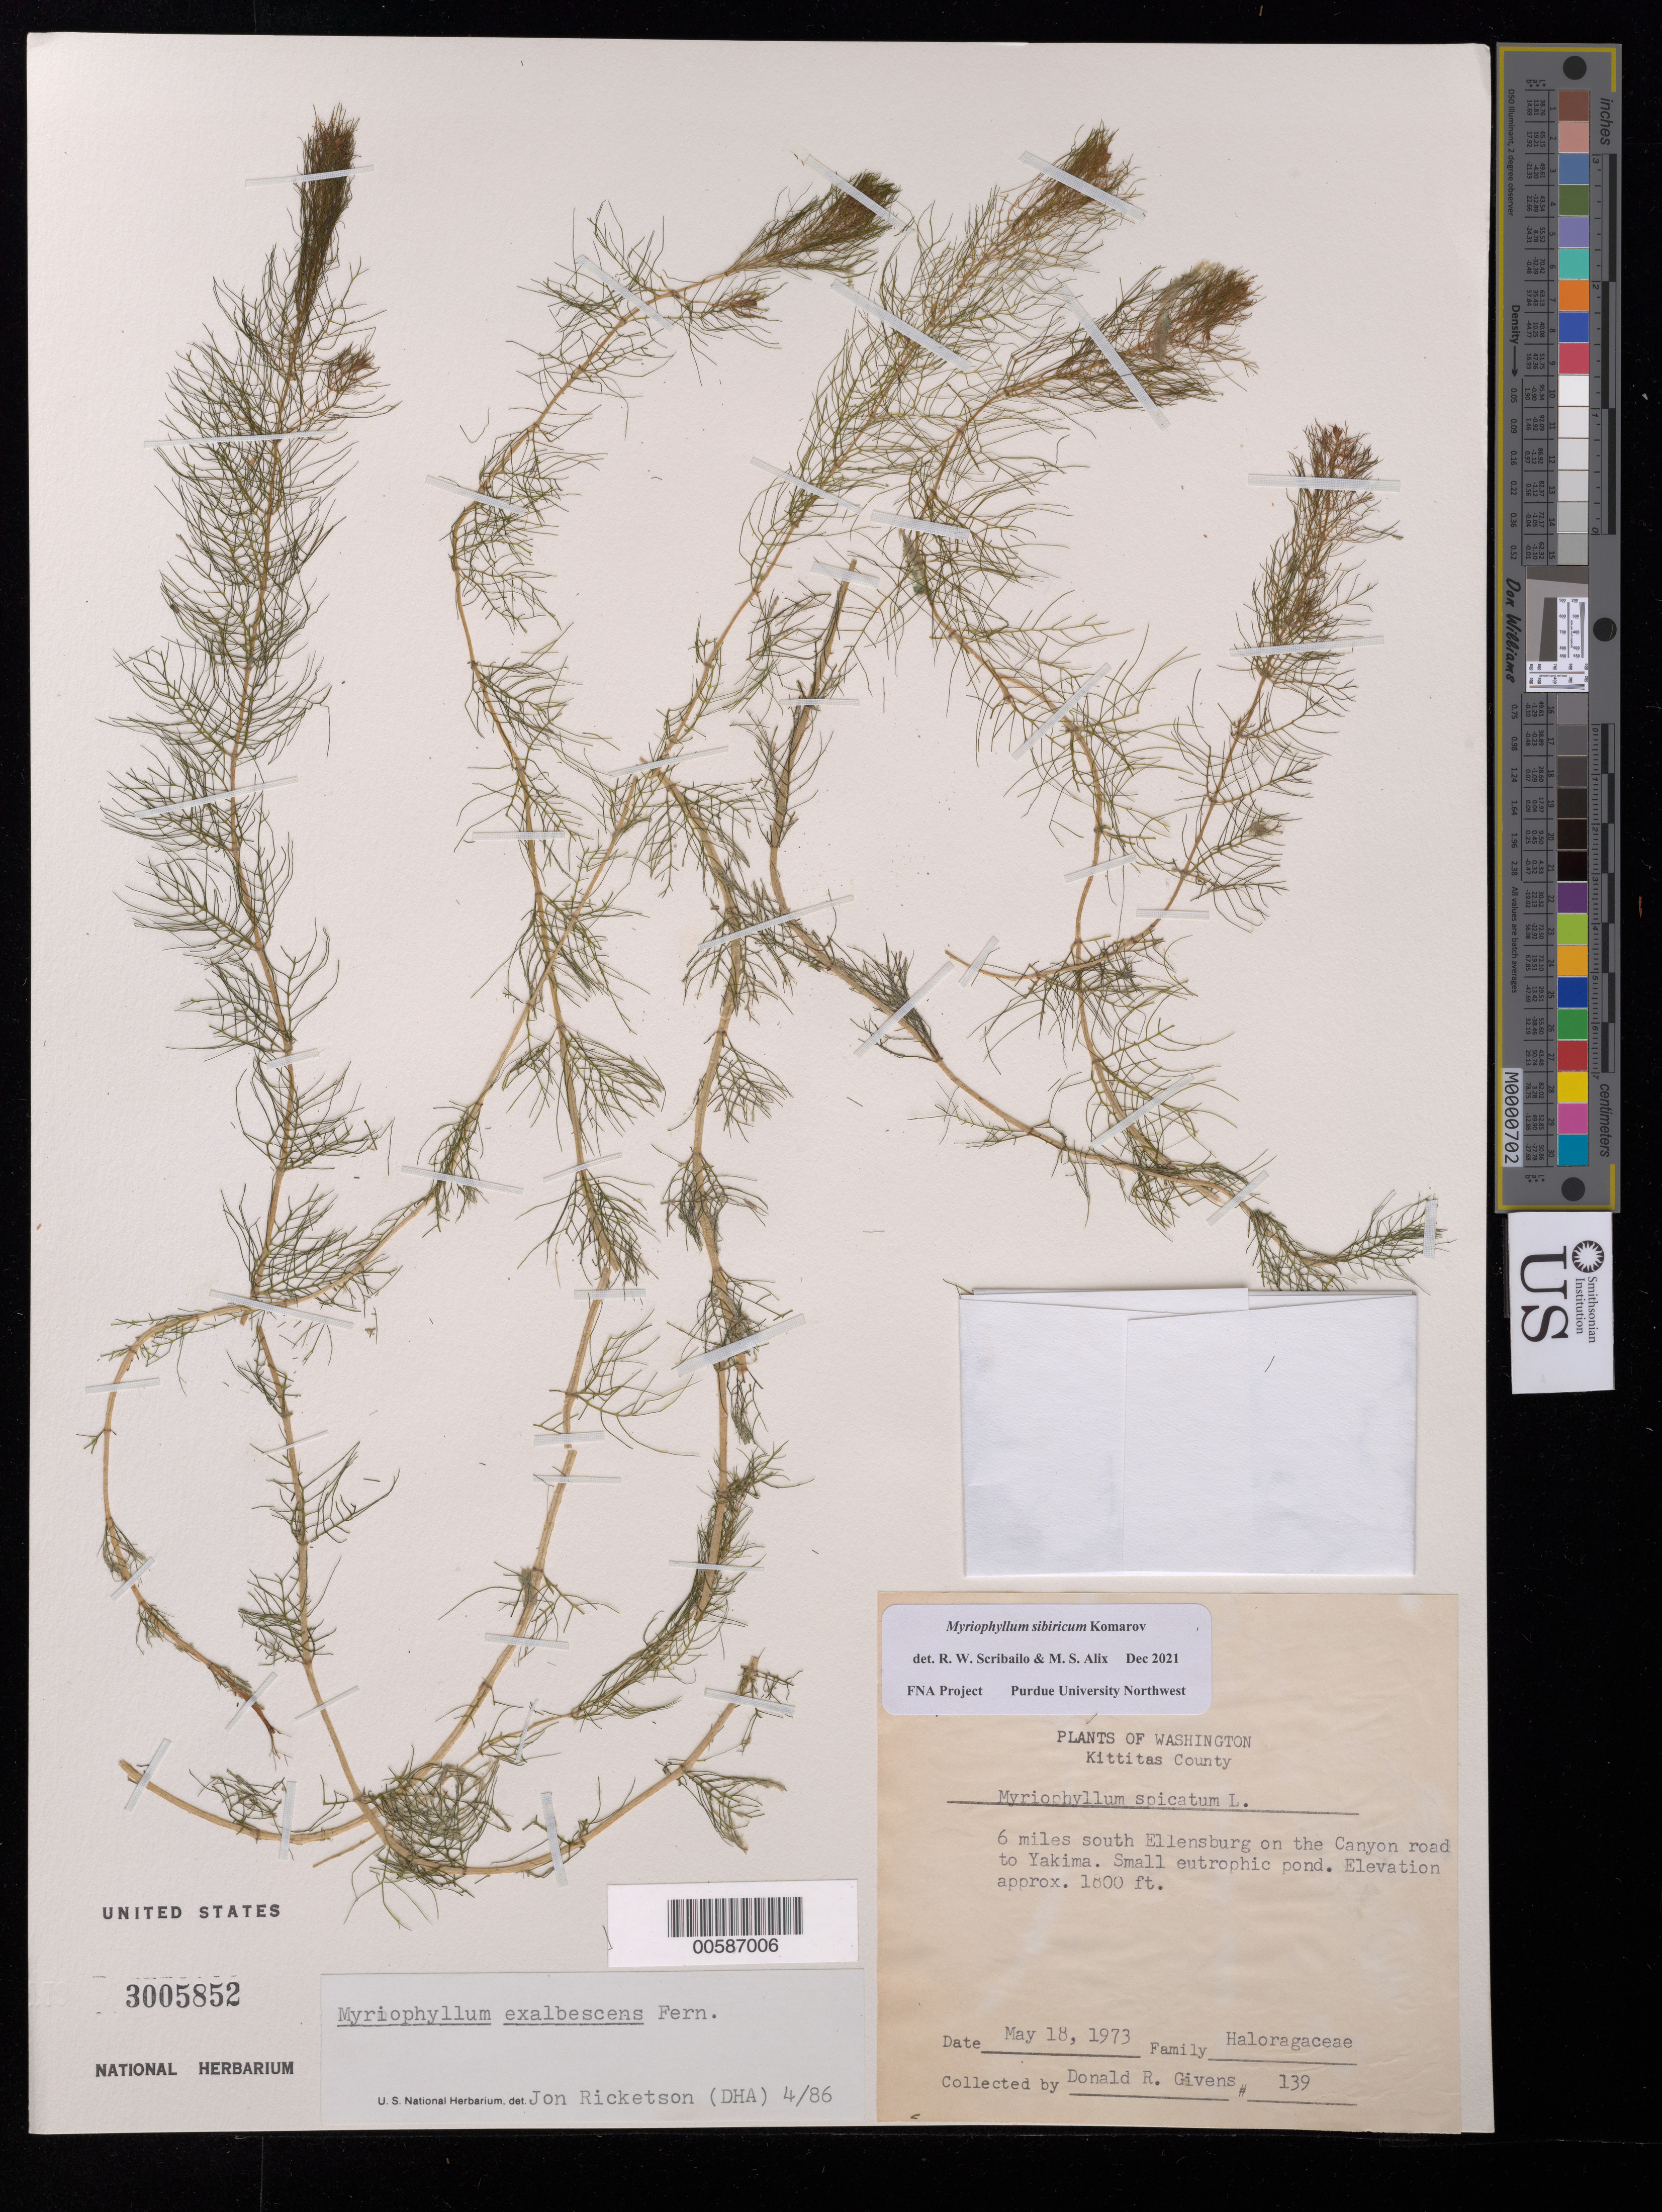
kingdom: Plantae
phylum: Tracheophyta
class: Magnoliopsida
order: Saxifragales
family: Haloragaceae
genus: Myriophyllum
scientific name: Myriophyllum sibiricum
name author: Kom.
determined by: Scribailo, R. W.; Alix, M. S.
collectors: D. Givens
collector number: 139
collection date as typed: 18 May 1973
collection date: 1973-05-18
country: United States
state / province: Washington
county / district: Kittitas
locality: South Ellensburg on Canyon road to Yakima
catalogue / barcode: US 3005852